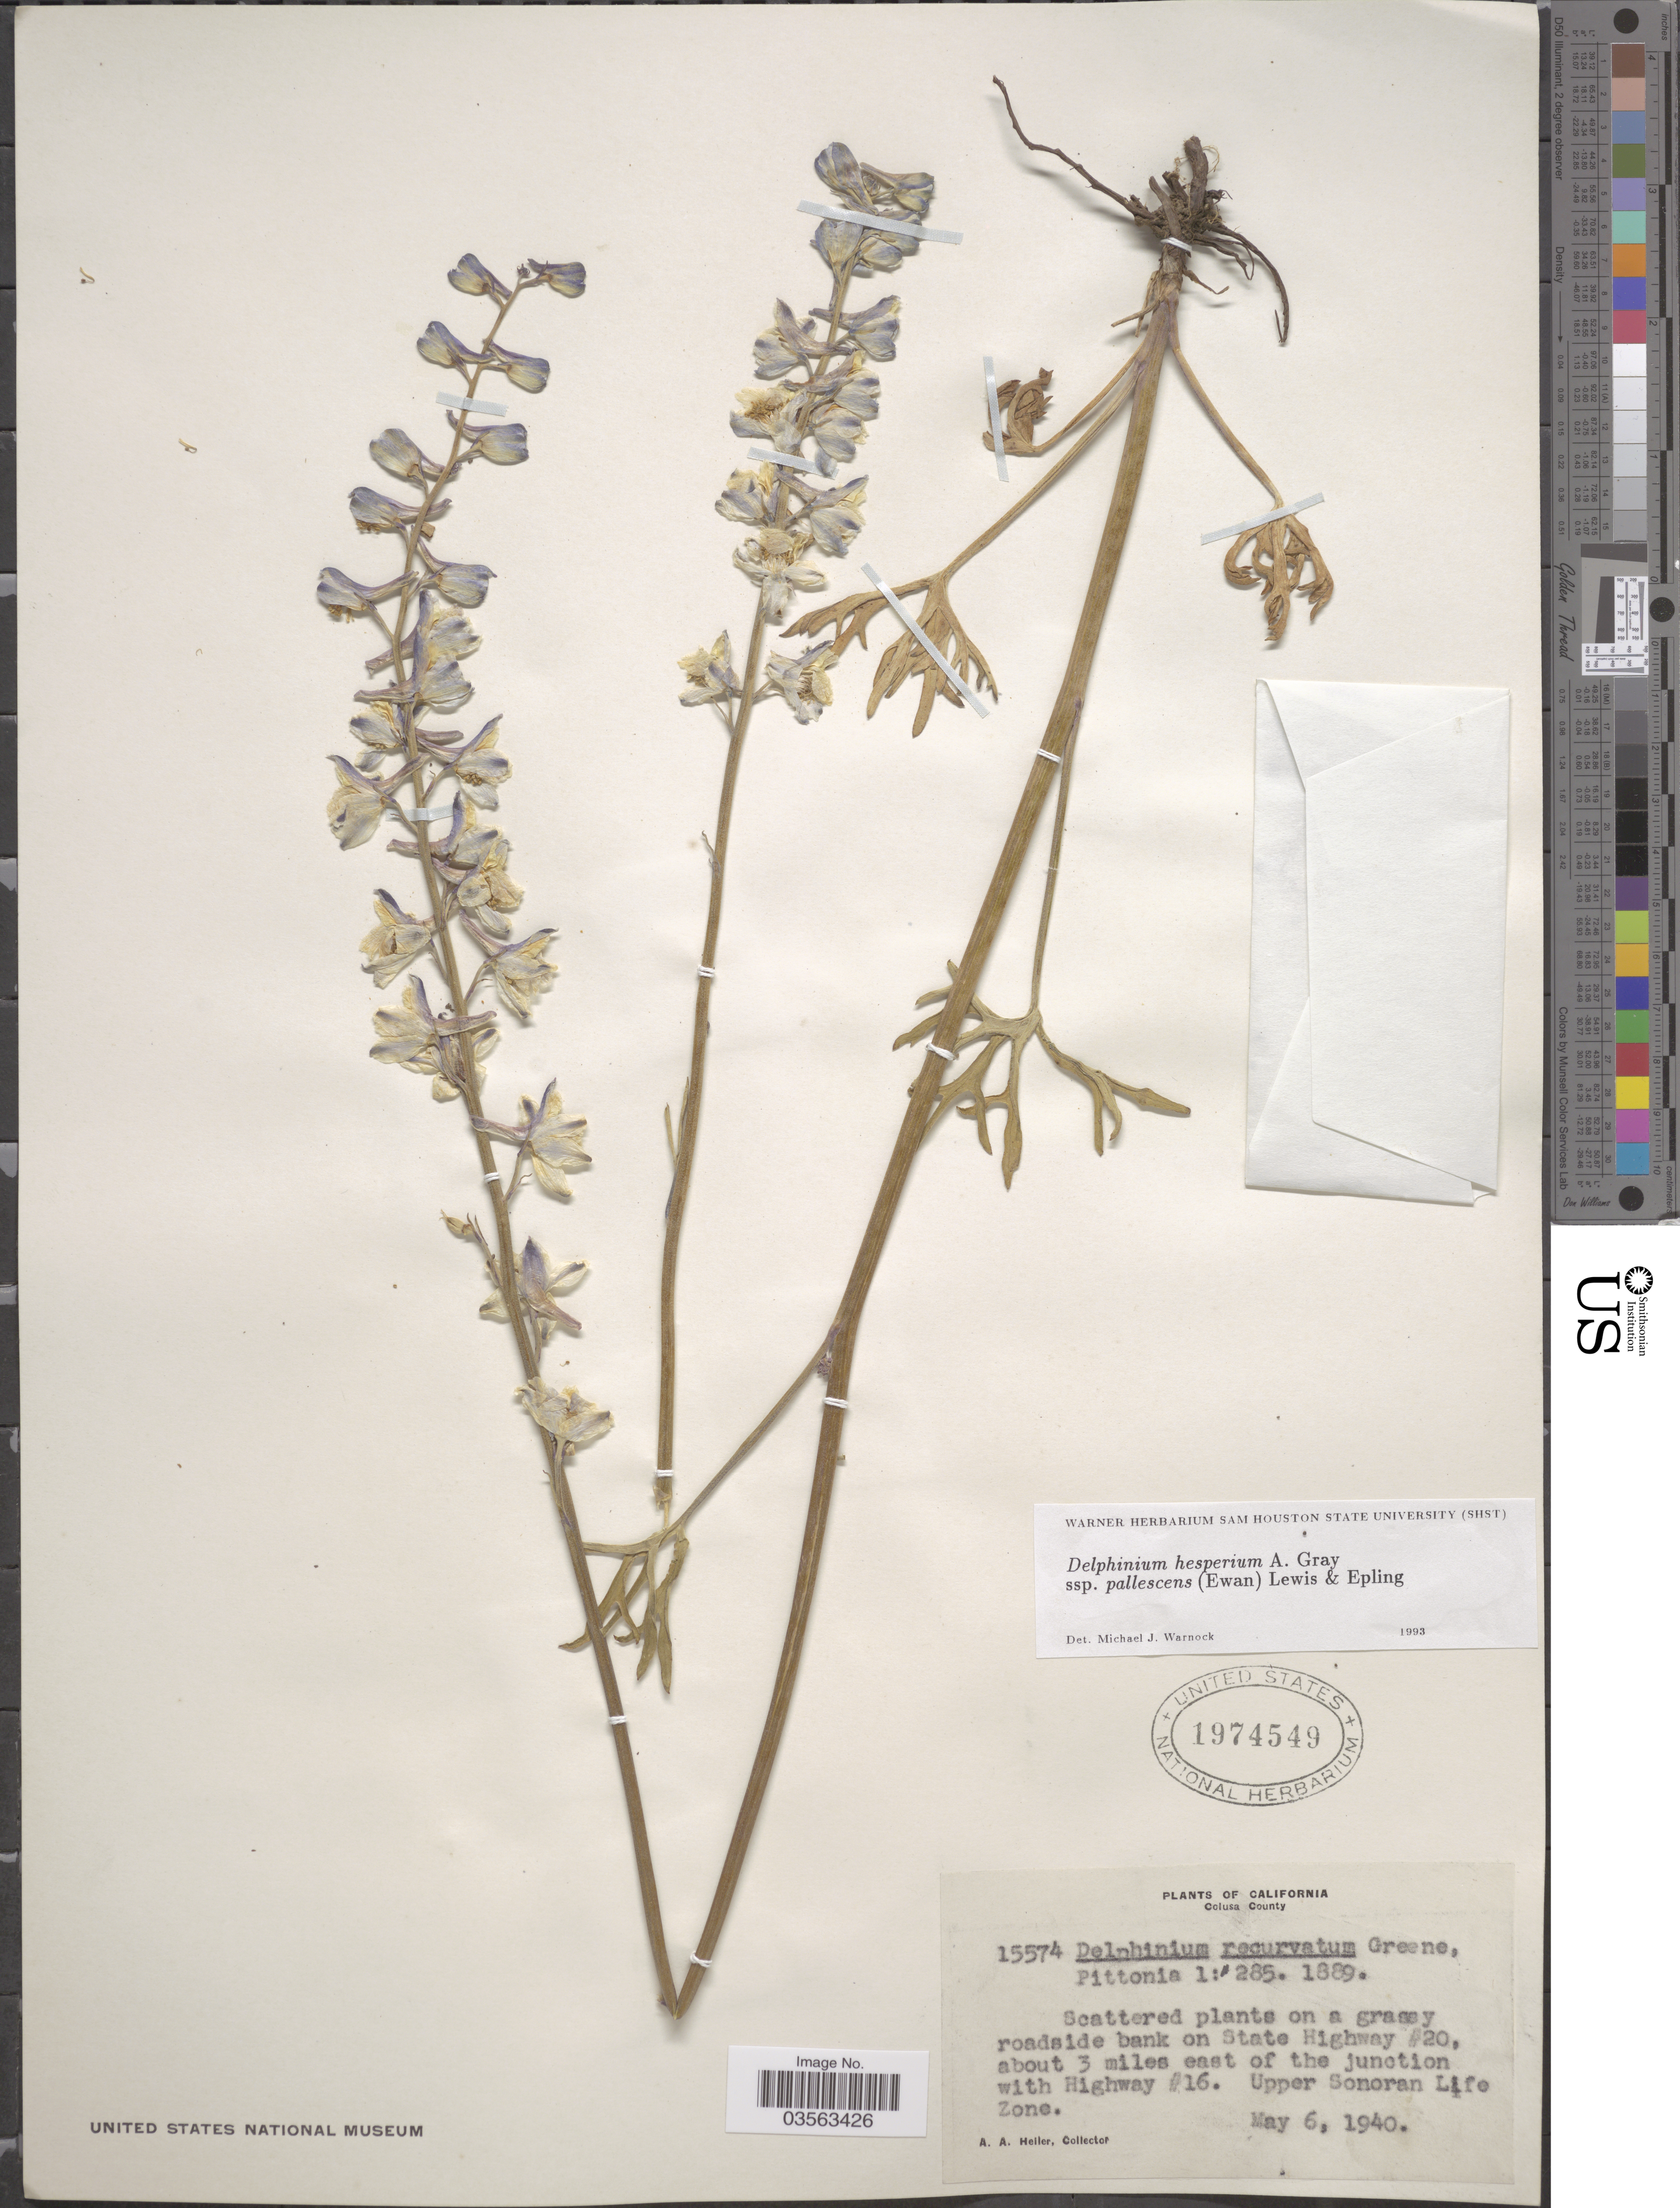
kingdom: Plantae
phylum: Tracheophyta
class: Magnoliopsida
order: Ranunculales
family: Ranunculaceae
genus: Delphinium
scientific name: Delphinium hesperium subsp. pallescens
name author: (Ewan) F. H. Lewis & Epling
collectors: A. A. Heller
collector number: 15574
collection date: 1940-05-06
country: United States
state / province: California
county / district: Colusa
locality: Colusa County. Scattered plants on a grassy roadside bank on State Highway #20, about 3 miles east of the junction with Highway #16. Upper Sonoran Life Zone.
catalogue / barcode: US 1974549